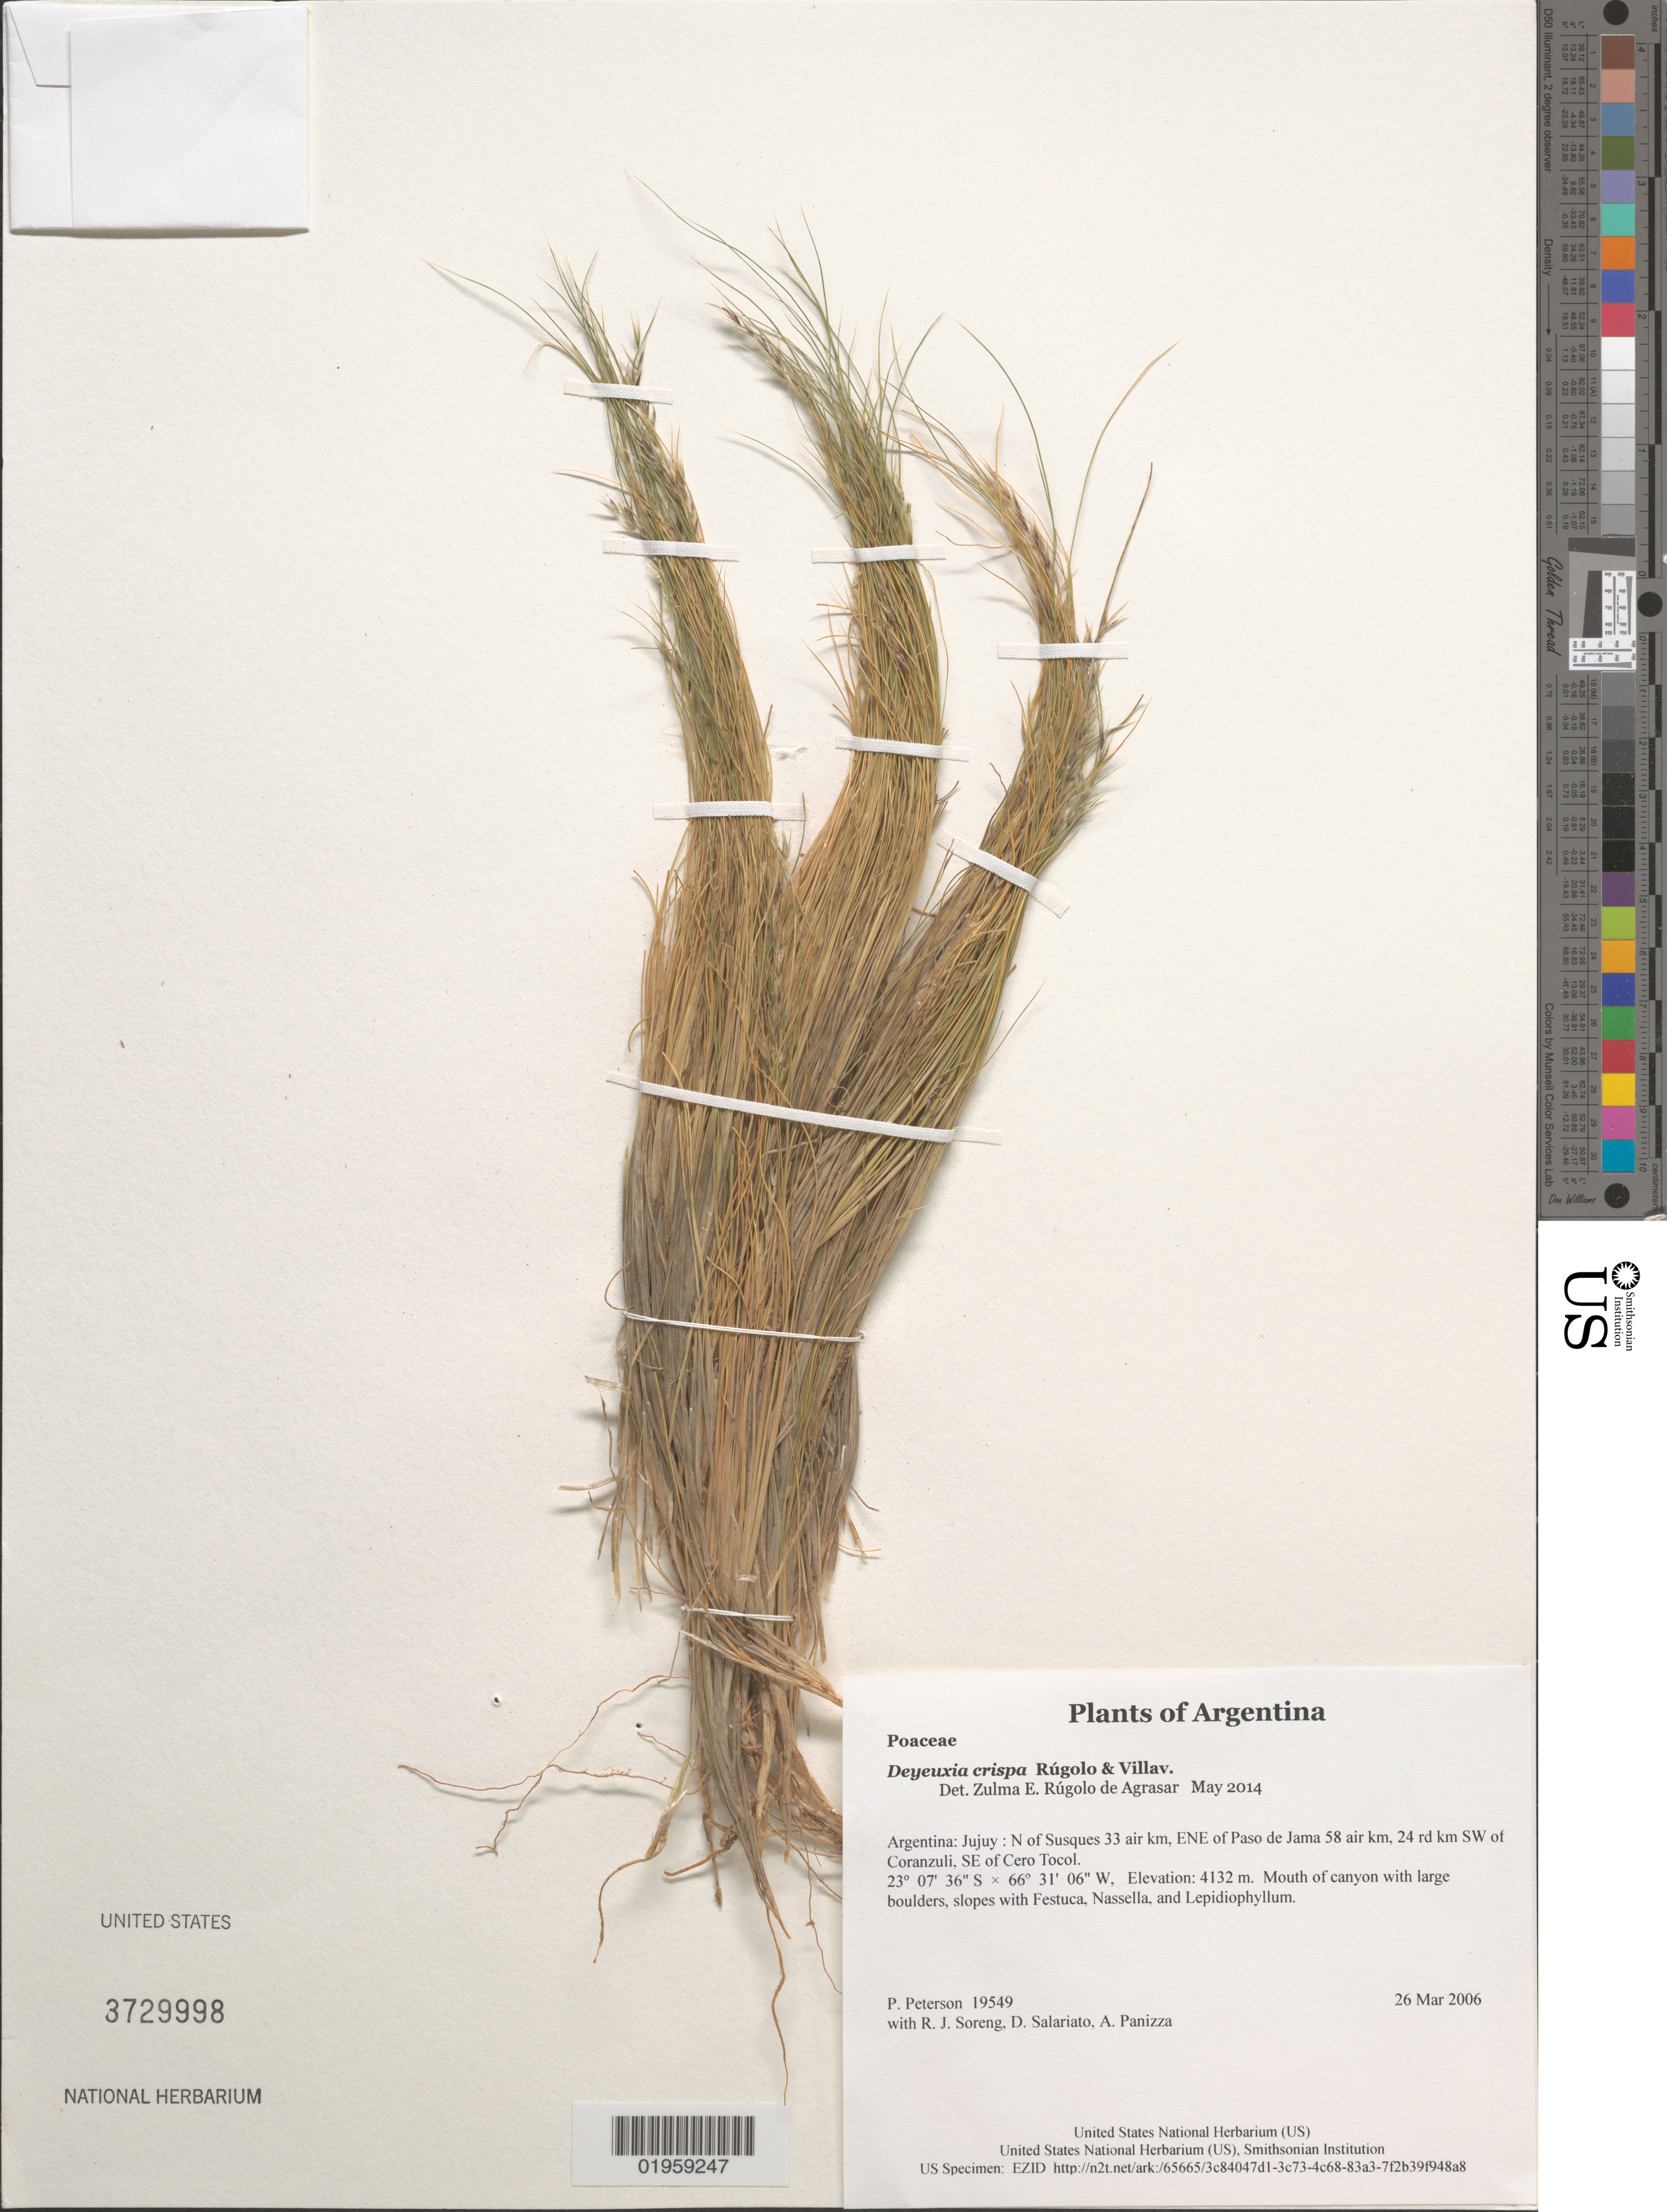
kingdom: Plantae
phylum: Tracheophyta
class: Liliopsida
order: Poales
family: Poaceae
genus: Deyeuxia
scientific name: Deyeuxia crispa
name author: Rúgolo & Villav.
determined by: Rúgolo de Agrasar, Z. E.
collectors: P. M. Peterson, R. J. Soreng, D. Salariato & A. Panizza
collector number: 19549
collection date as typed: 26 Mar 2006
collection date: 2006-03-26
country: Argentina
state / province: Jujuy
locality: N of Susques 33 air km, ENE of Paso de Jama 58 air km, 24 rd km SW of Coranzuli, SE of Cero Tocol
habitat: Mouth of canyon with large boulders, slopes with Festuca, Nassella, and Lepidiophyllum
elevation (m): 4132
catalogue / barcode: US 3729998